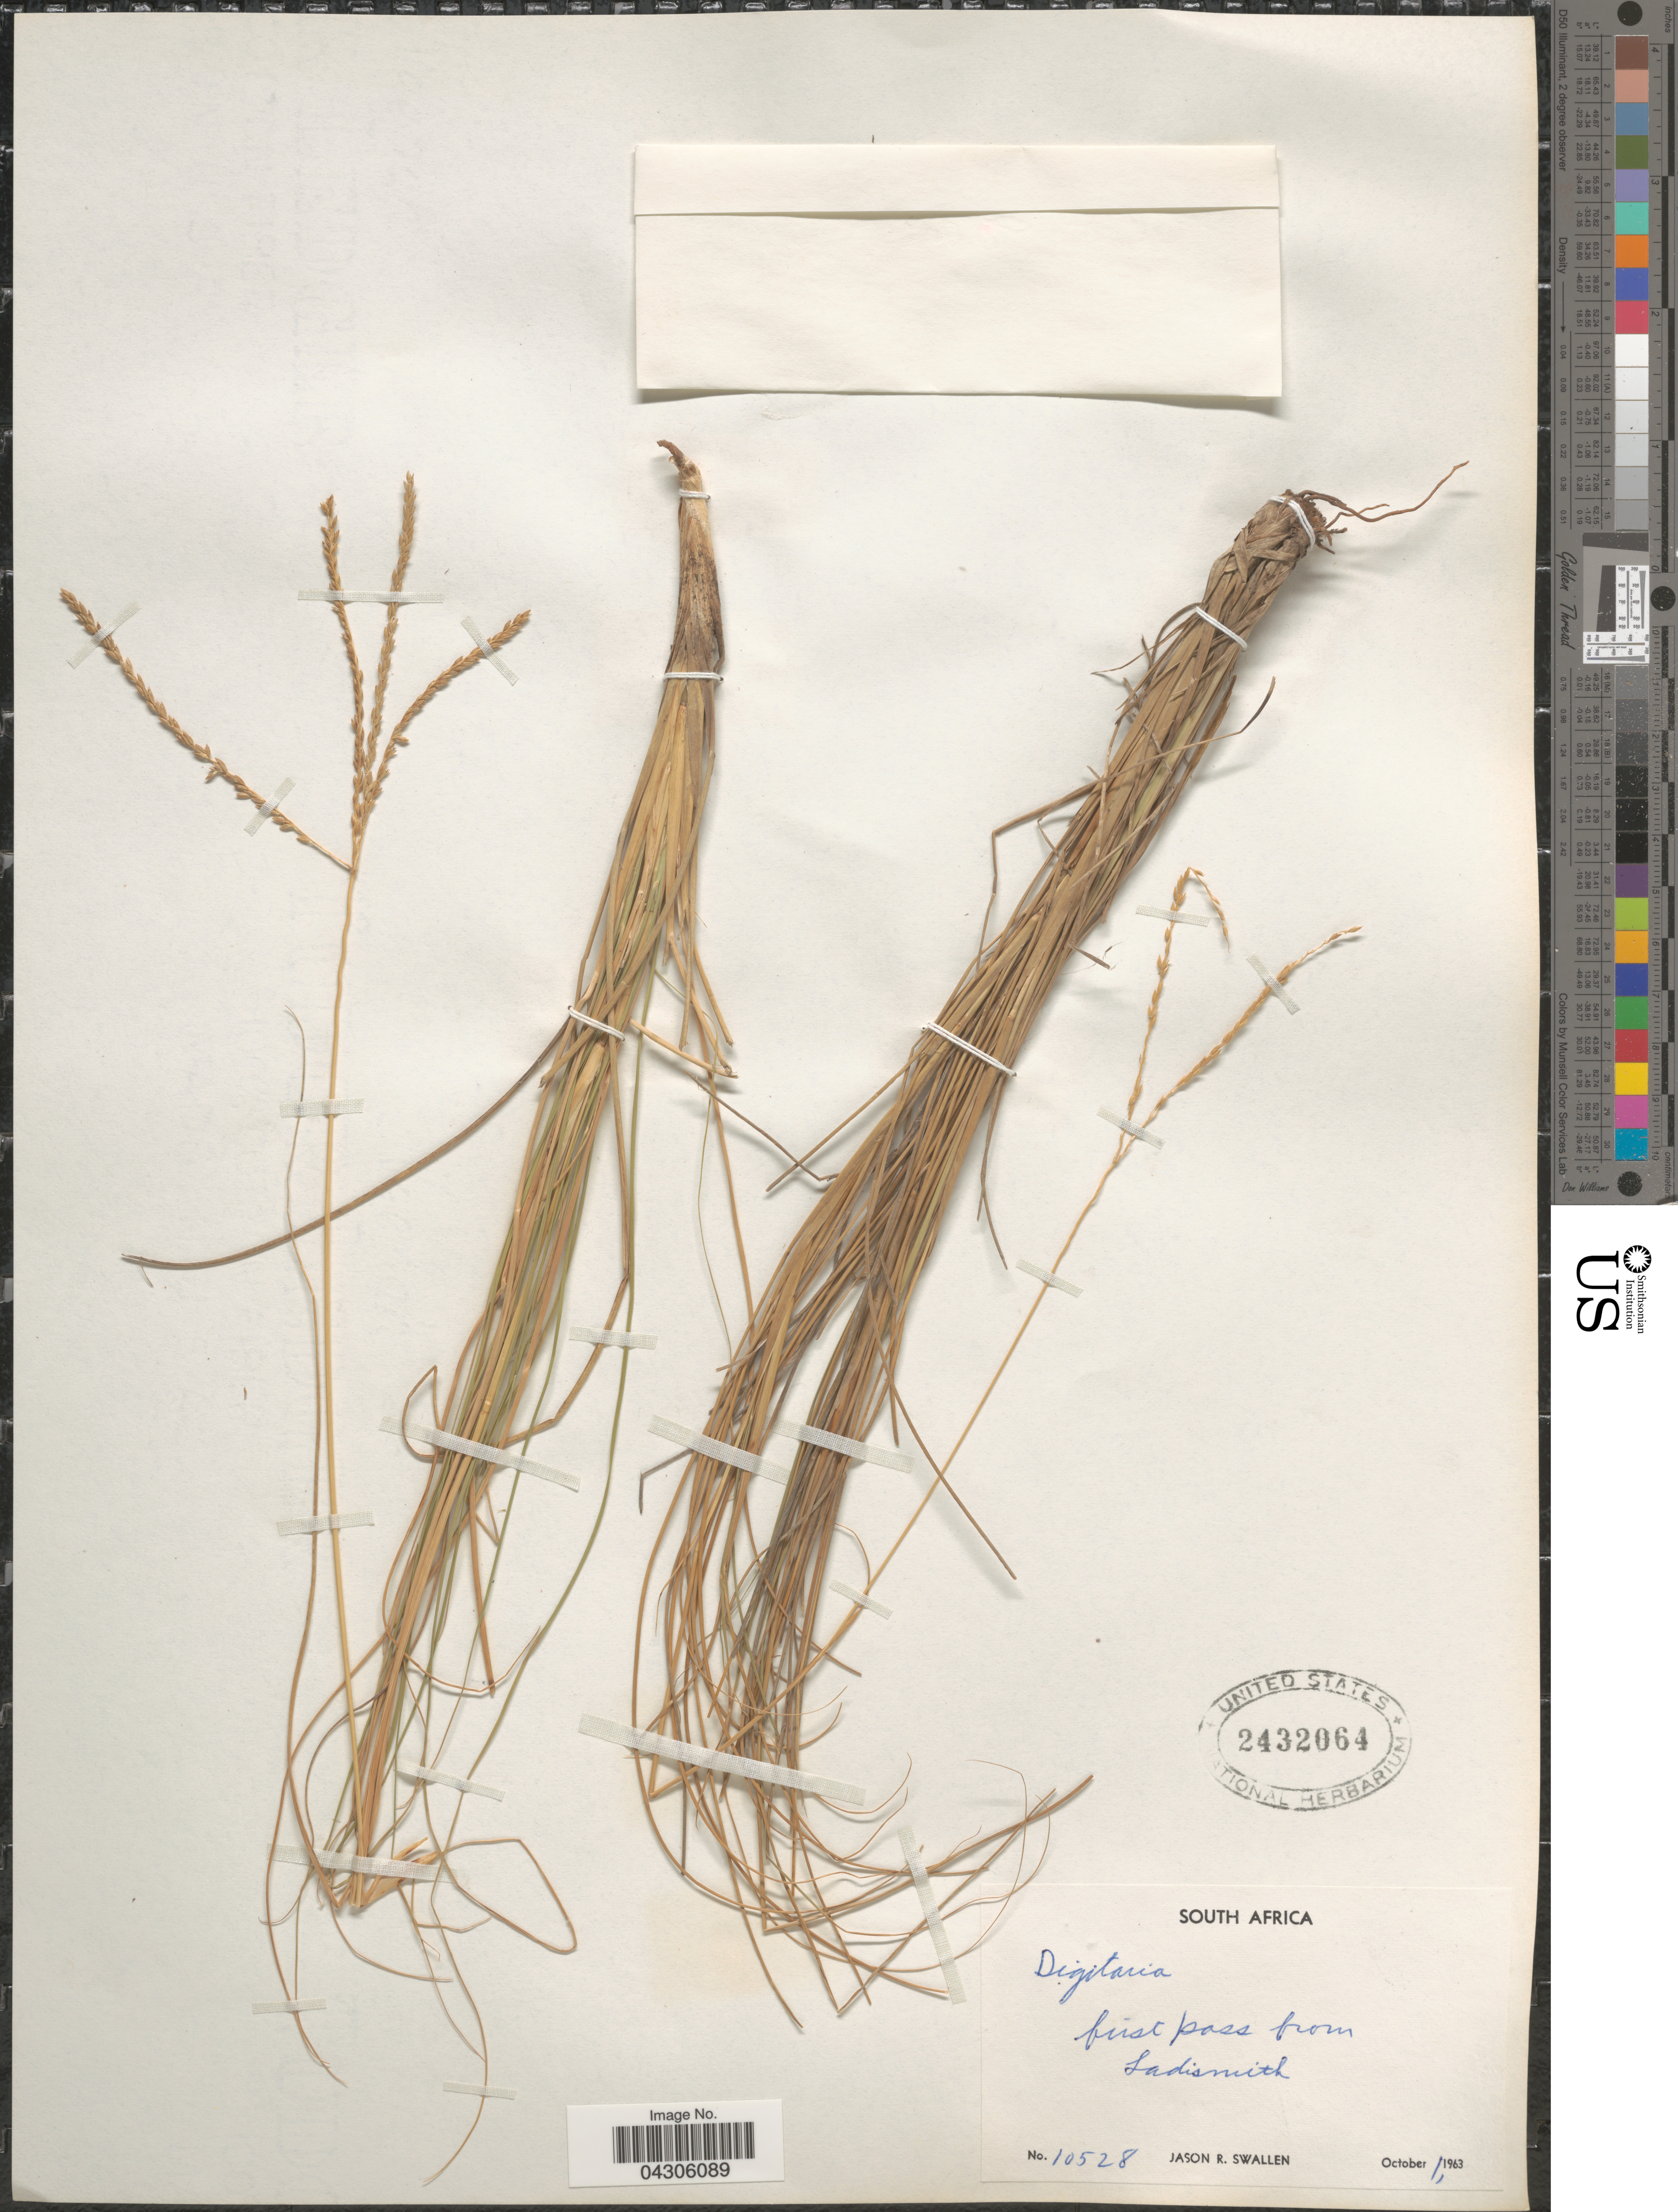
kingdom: Plantae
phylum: Tracheophyta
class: Liliopsida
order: Poales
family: Poaceae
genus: Digitaria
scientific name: Digitaria sp.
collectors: J. R. Swallen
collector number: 10528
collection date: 1963-10-01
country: South Africa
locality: First pass from Ladismith.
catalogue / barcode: US 2432064